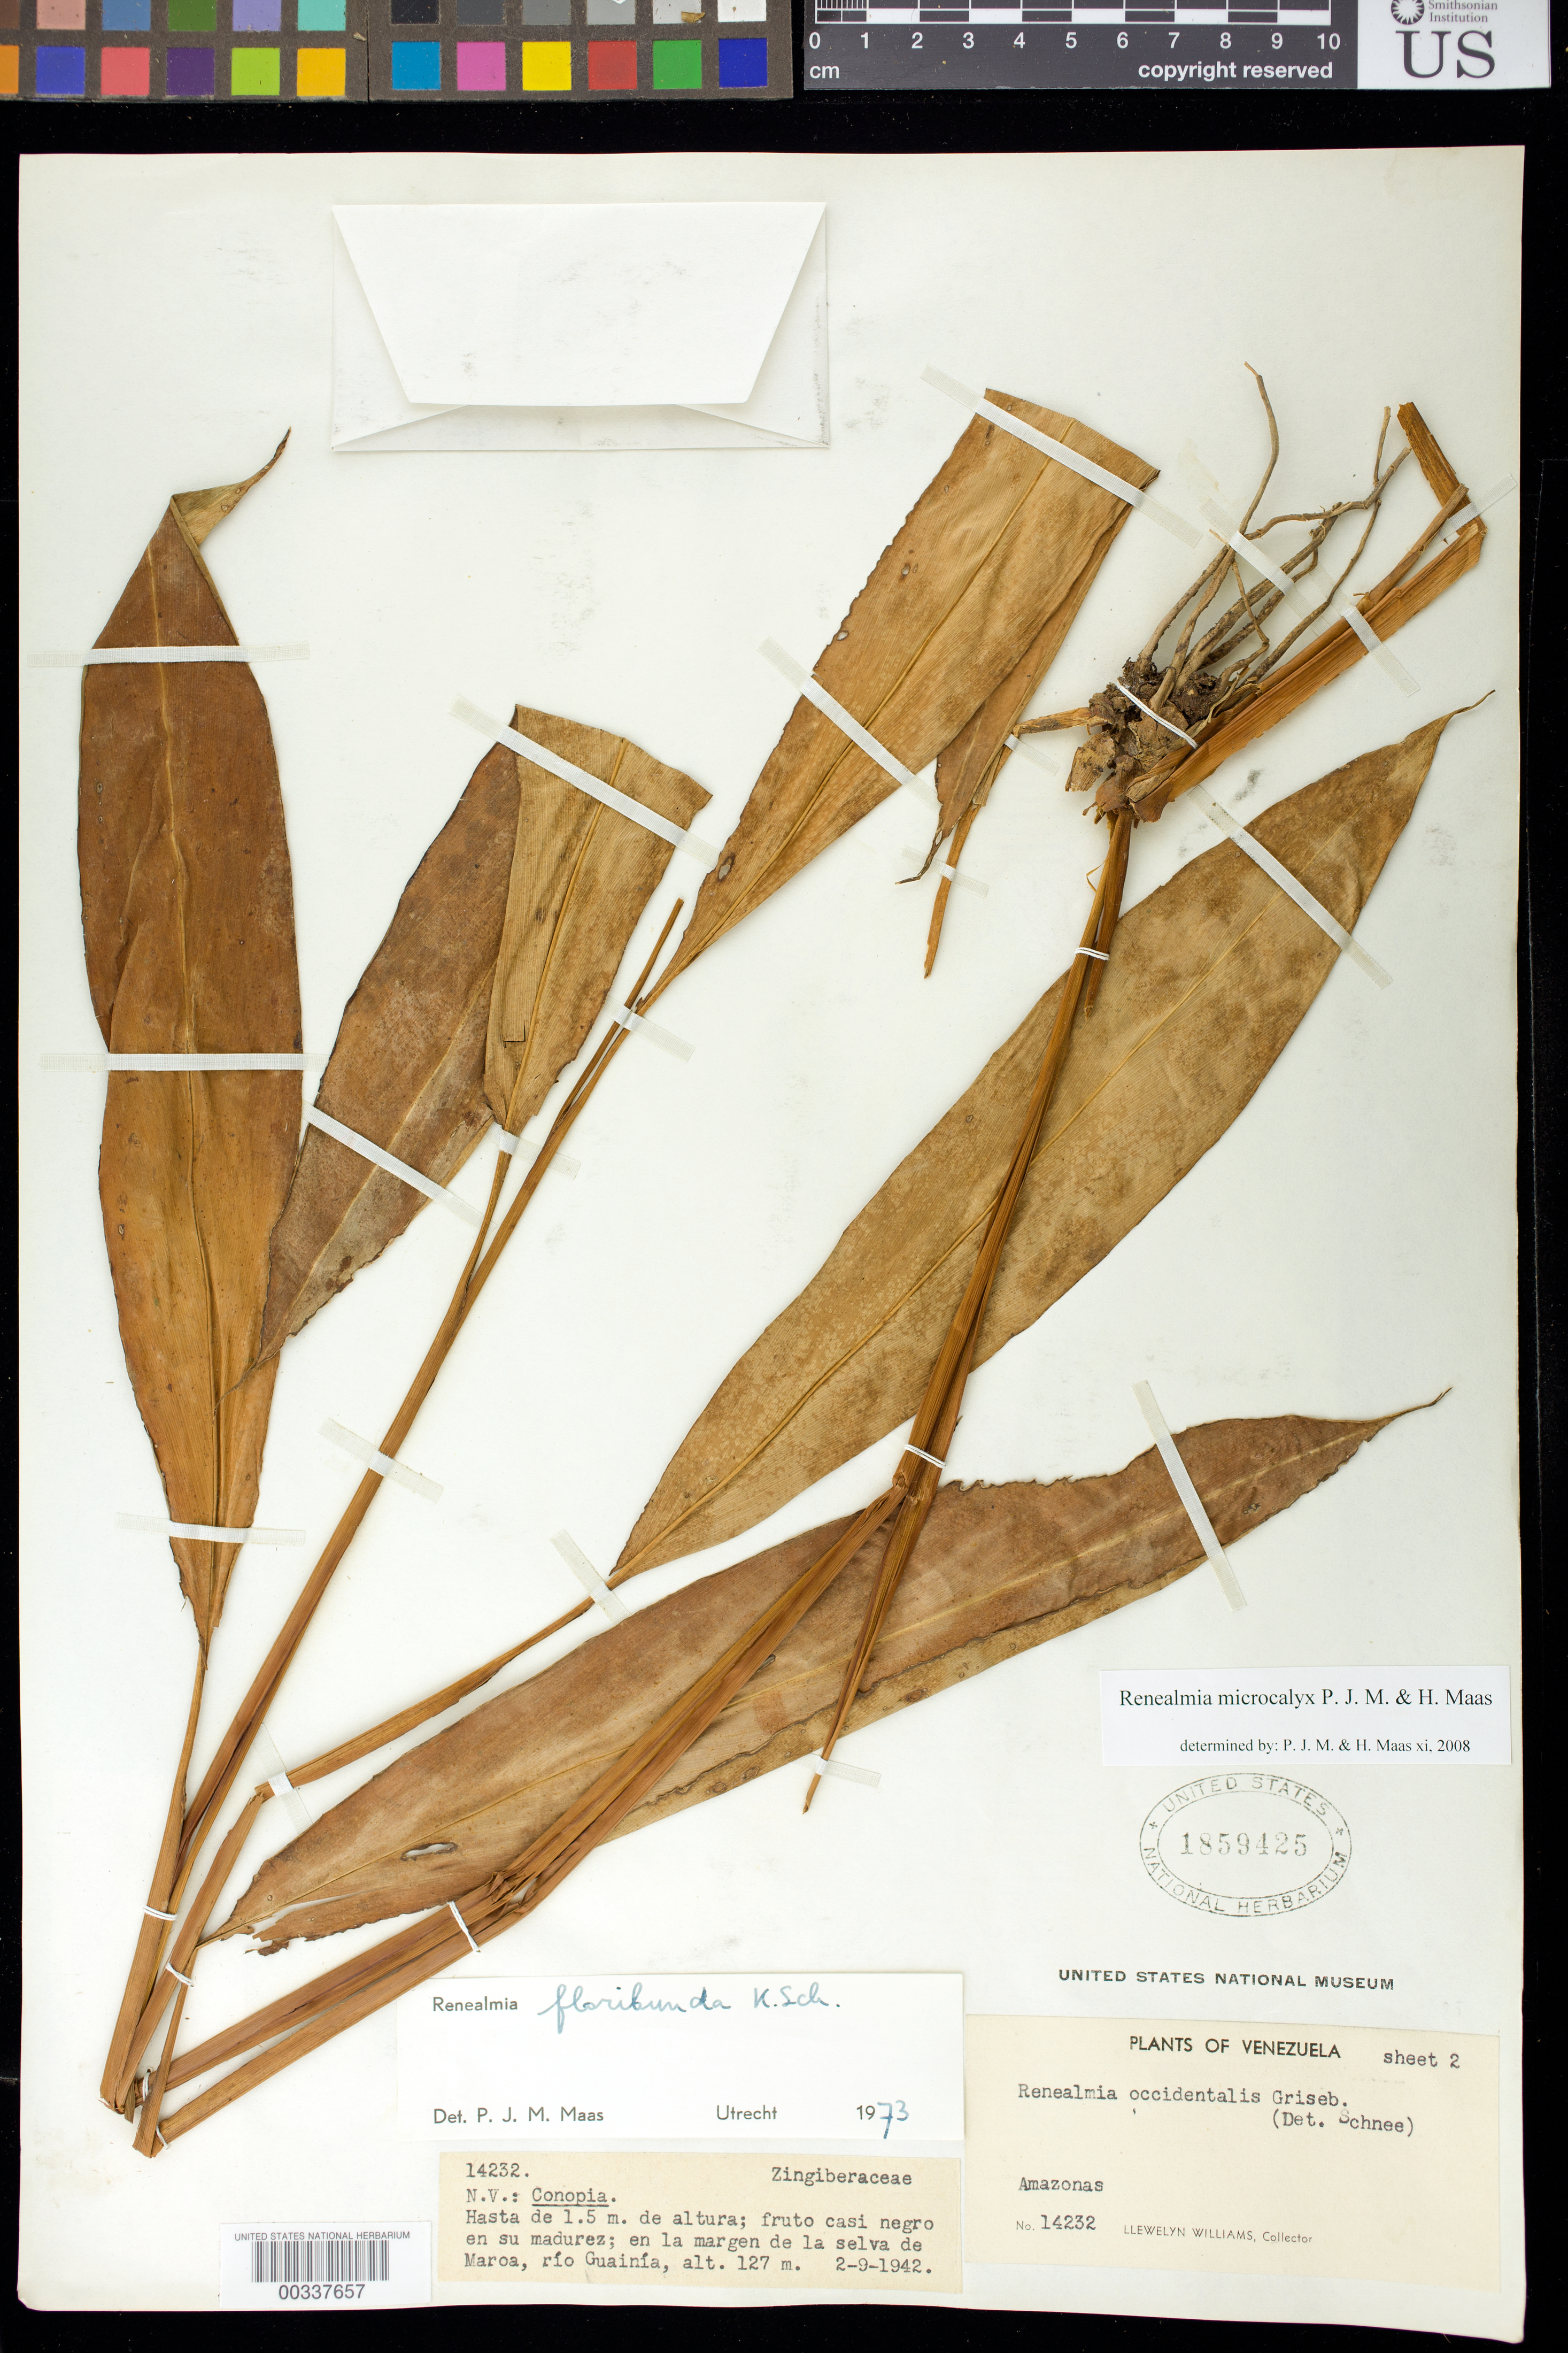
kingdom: Plantae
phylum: Tracheophyta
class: Liliopsida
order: Zingiberales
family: Zingiberaceae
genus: Renealmia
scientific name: Renealmia floribunda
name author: K. Schum.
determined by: Maas, Paul J. M.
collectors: Ll. Williams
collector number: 14232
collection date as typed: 09 Feb 1942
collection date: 1942-02-09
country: Venezuela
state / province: Amazonas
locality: En la margen de la selva de maroa, rio guainia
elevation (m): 127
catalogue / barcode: US 1859425